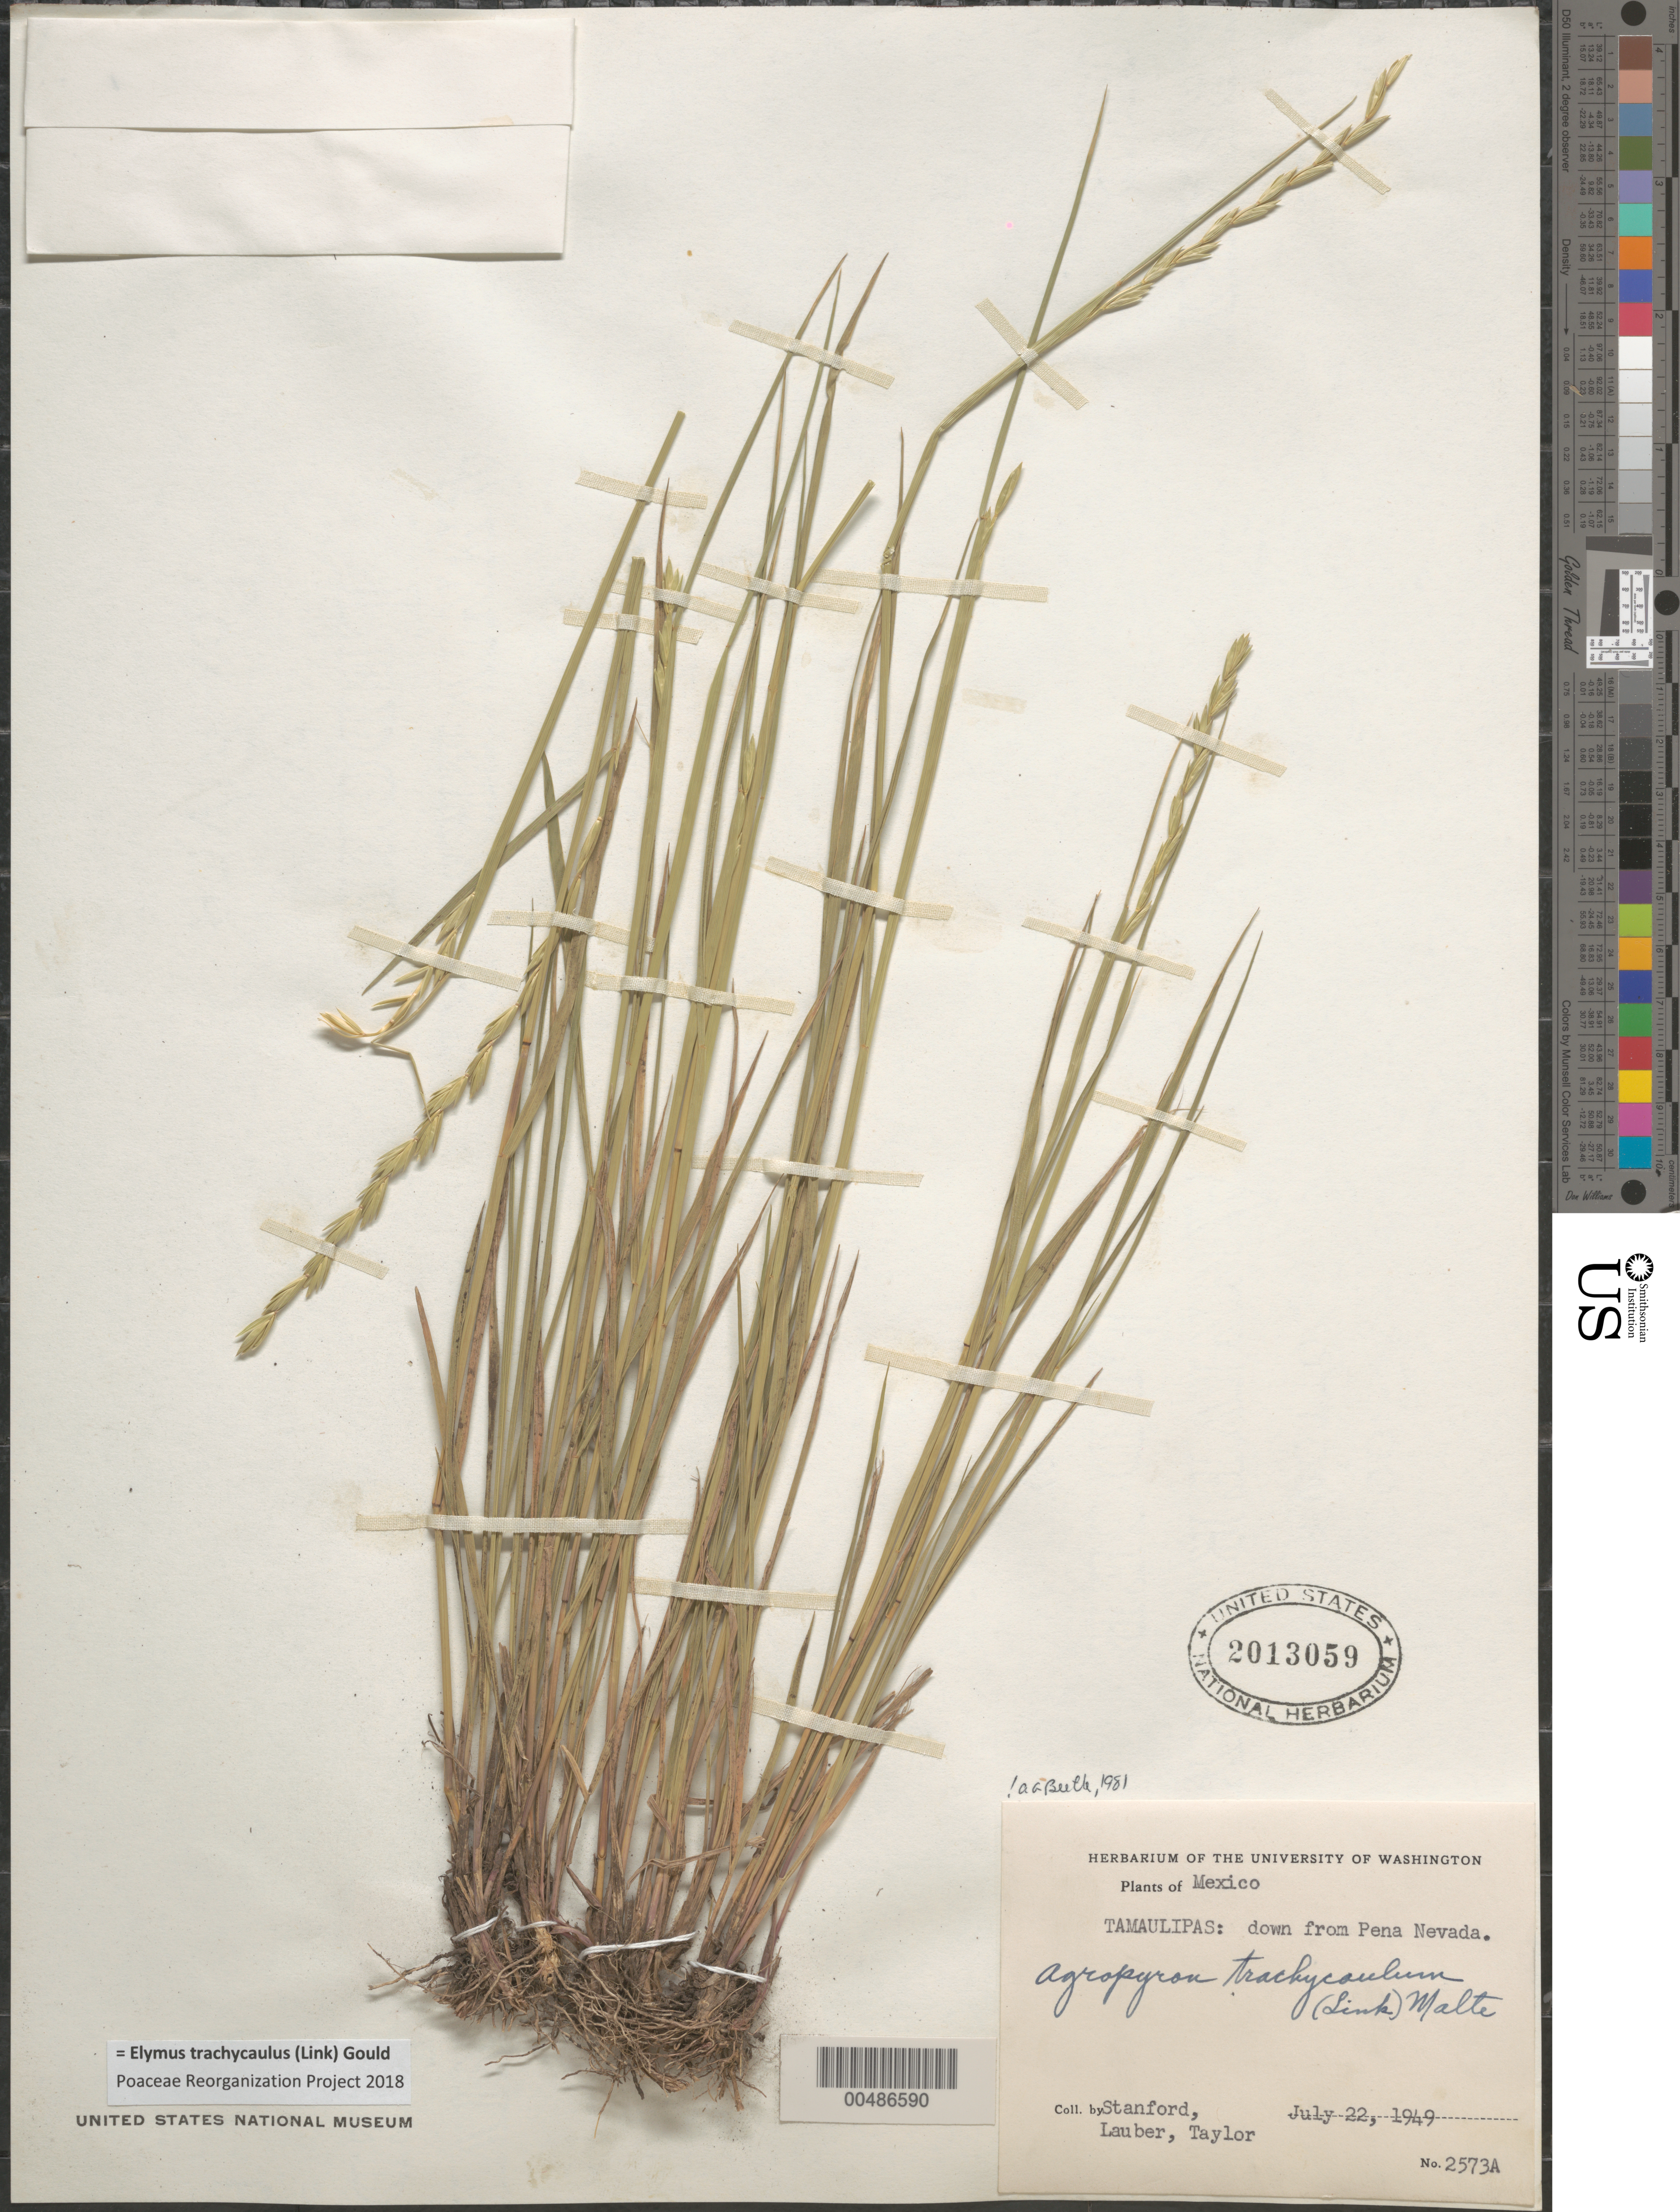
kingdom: Plantae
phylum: Tracheophyta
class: Liliopsida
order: Poales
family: Poaceae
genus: Elymus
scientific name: Elymus trachycaulus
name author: (Link) Gould ex Shinners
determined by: Poaceae Reorganization Project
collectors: -. Stanford, Lauber, -- & -- Taylor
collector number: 2573A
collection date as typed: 22 Jul 1949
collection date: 1949-07-22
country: Mexico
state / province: Tamaulipas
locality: down from Pena Nevada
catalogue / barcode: US 2013059